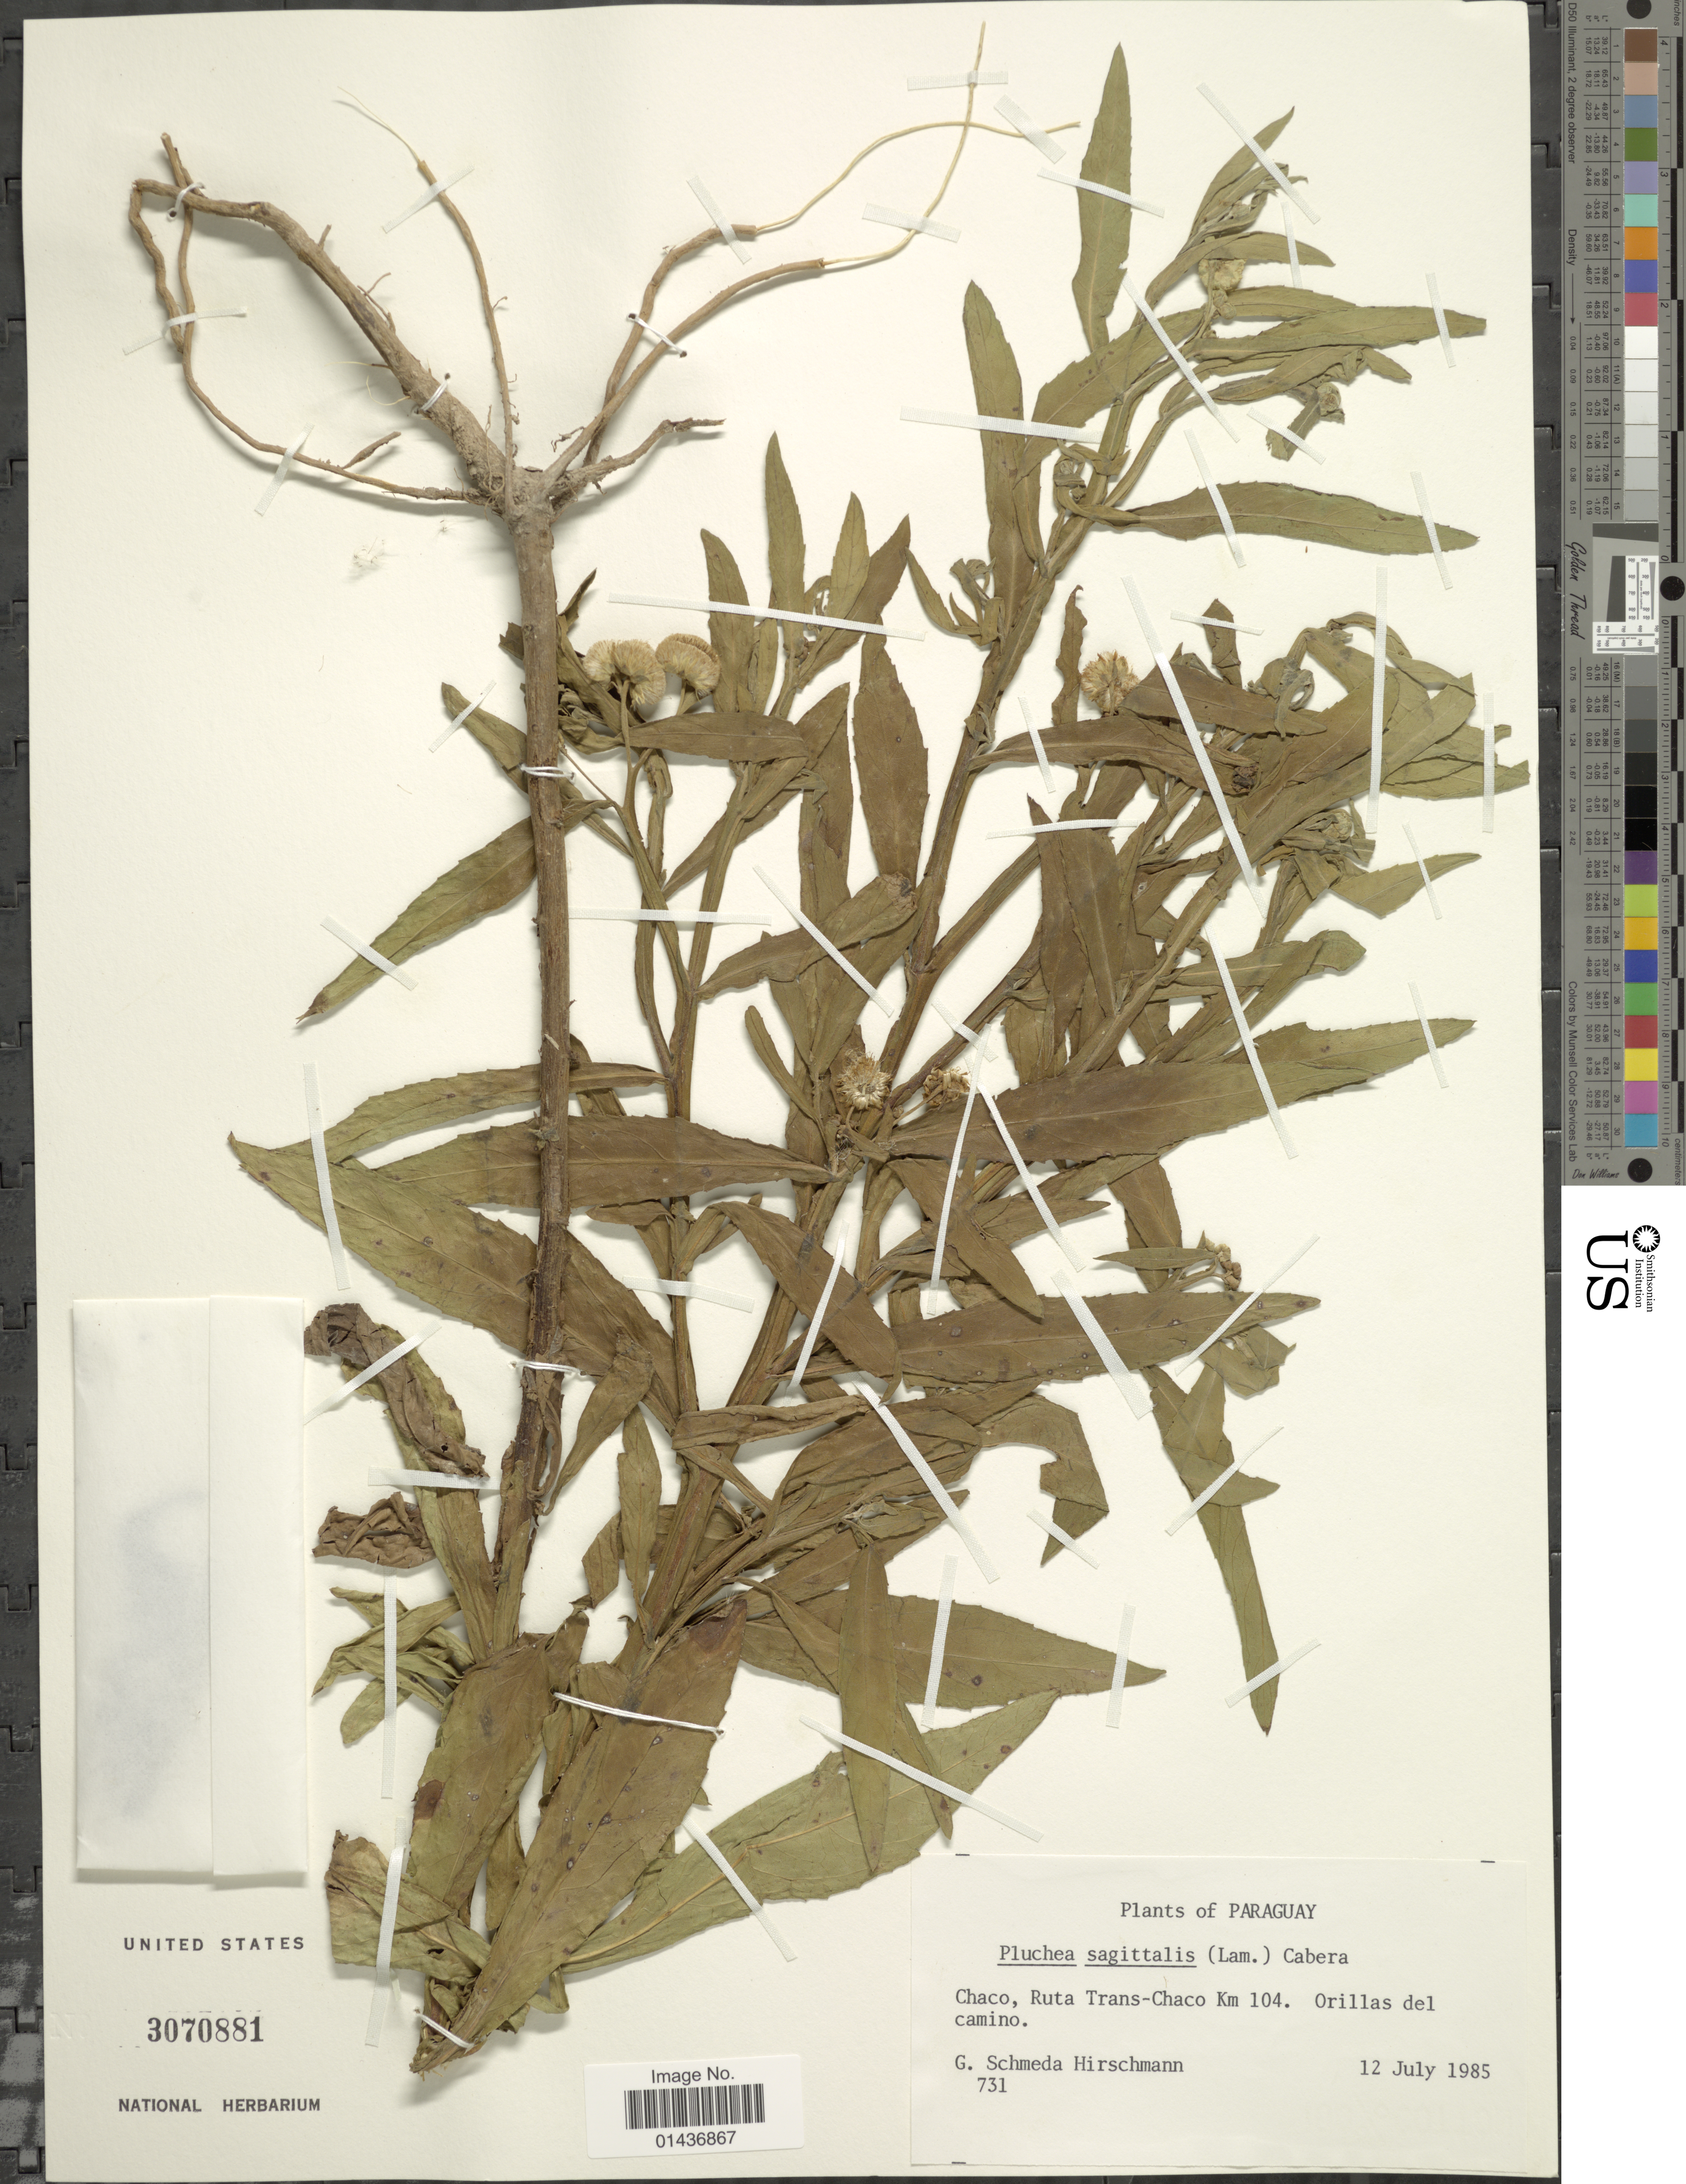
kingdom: Plantae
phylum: Tracheophyta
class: Magnoliopsida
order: Asterales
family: Asteraceae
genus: Pluchea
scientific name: Pluchea suaveolens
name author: (Vell.) Kuntze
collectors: G. Hirschmann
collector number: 731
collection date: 1985-07-12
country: Paraguay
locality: Chaco, Ruta Trans-Chaco Km 104, Orillas del camino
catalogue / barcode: US 3070881